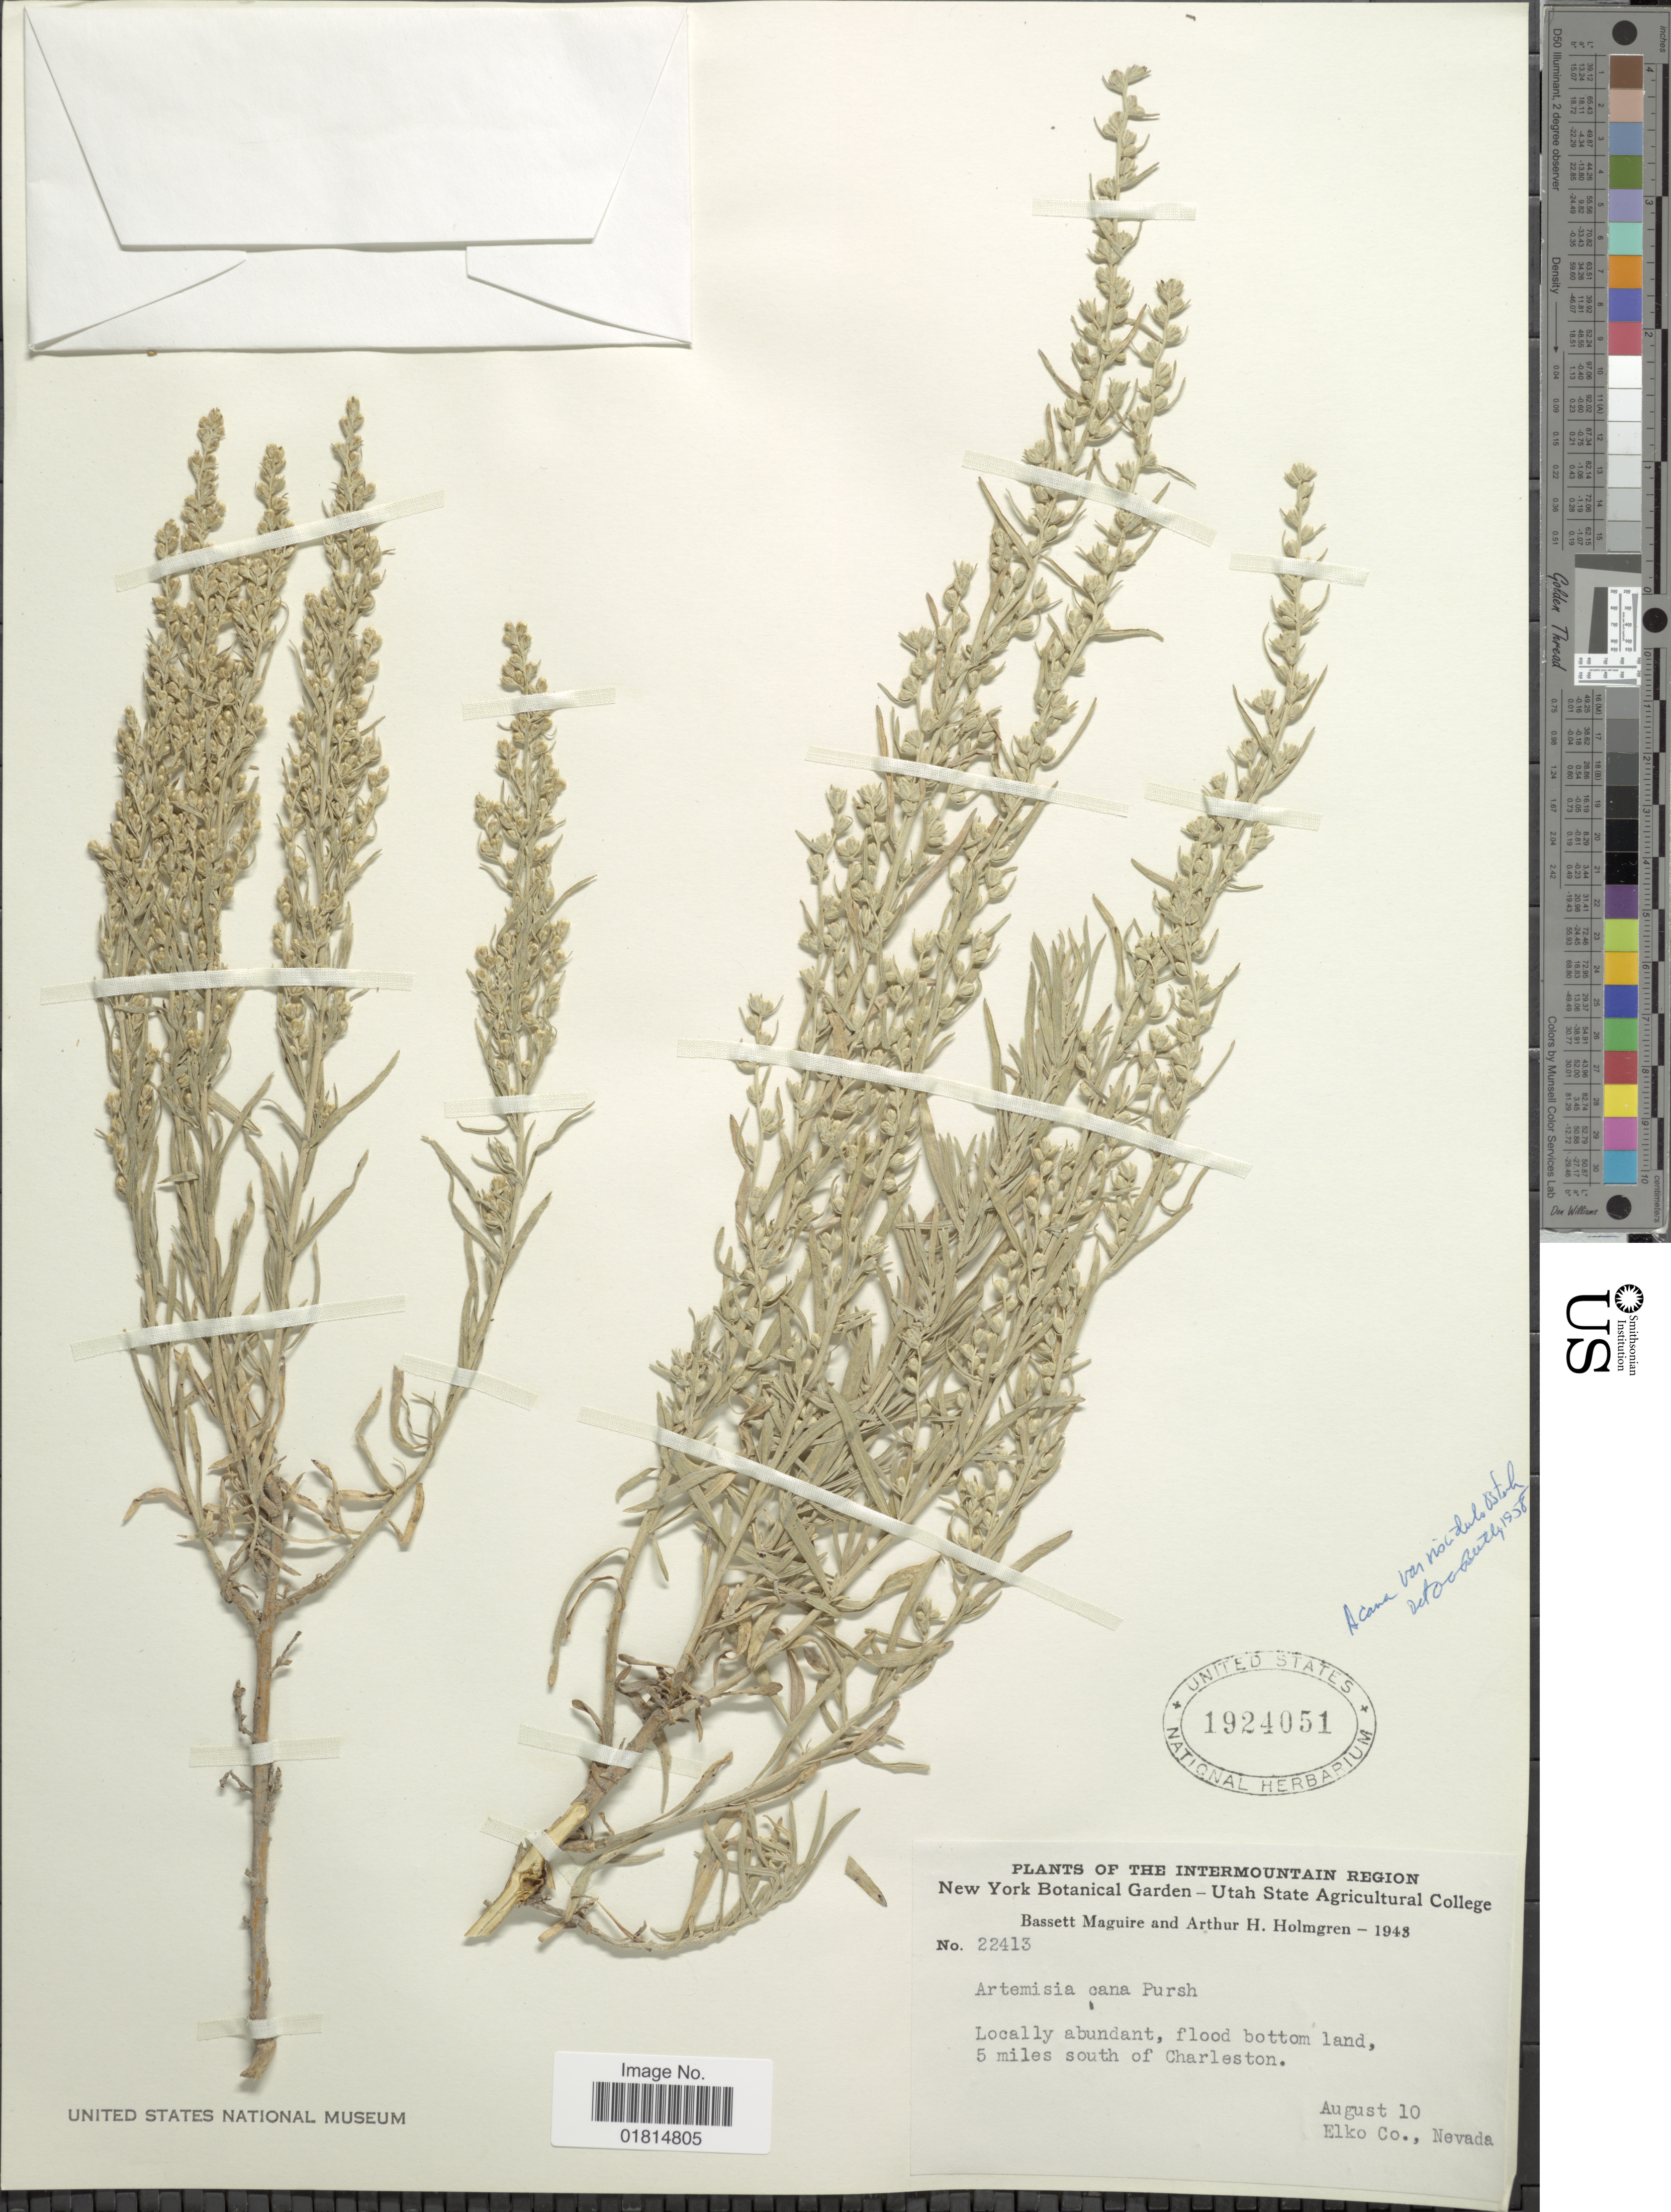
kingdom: Plantae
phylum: Tracheophyta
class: Magnoliopsida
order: Asterales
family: Asteraceae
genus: Artemisia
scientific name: Artemisia cana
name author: Pursh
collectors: B. Maguire & A. H. Holmgren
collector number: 22413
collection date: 1943-08-10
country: United States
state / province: Nevada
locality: Intermountain Region. 5 miles south of Charleston. Elko Co., Nevada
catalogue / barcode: US 1924051